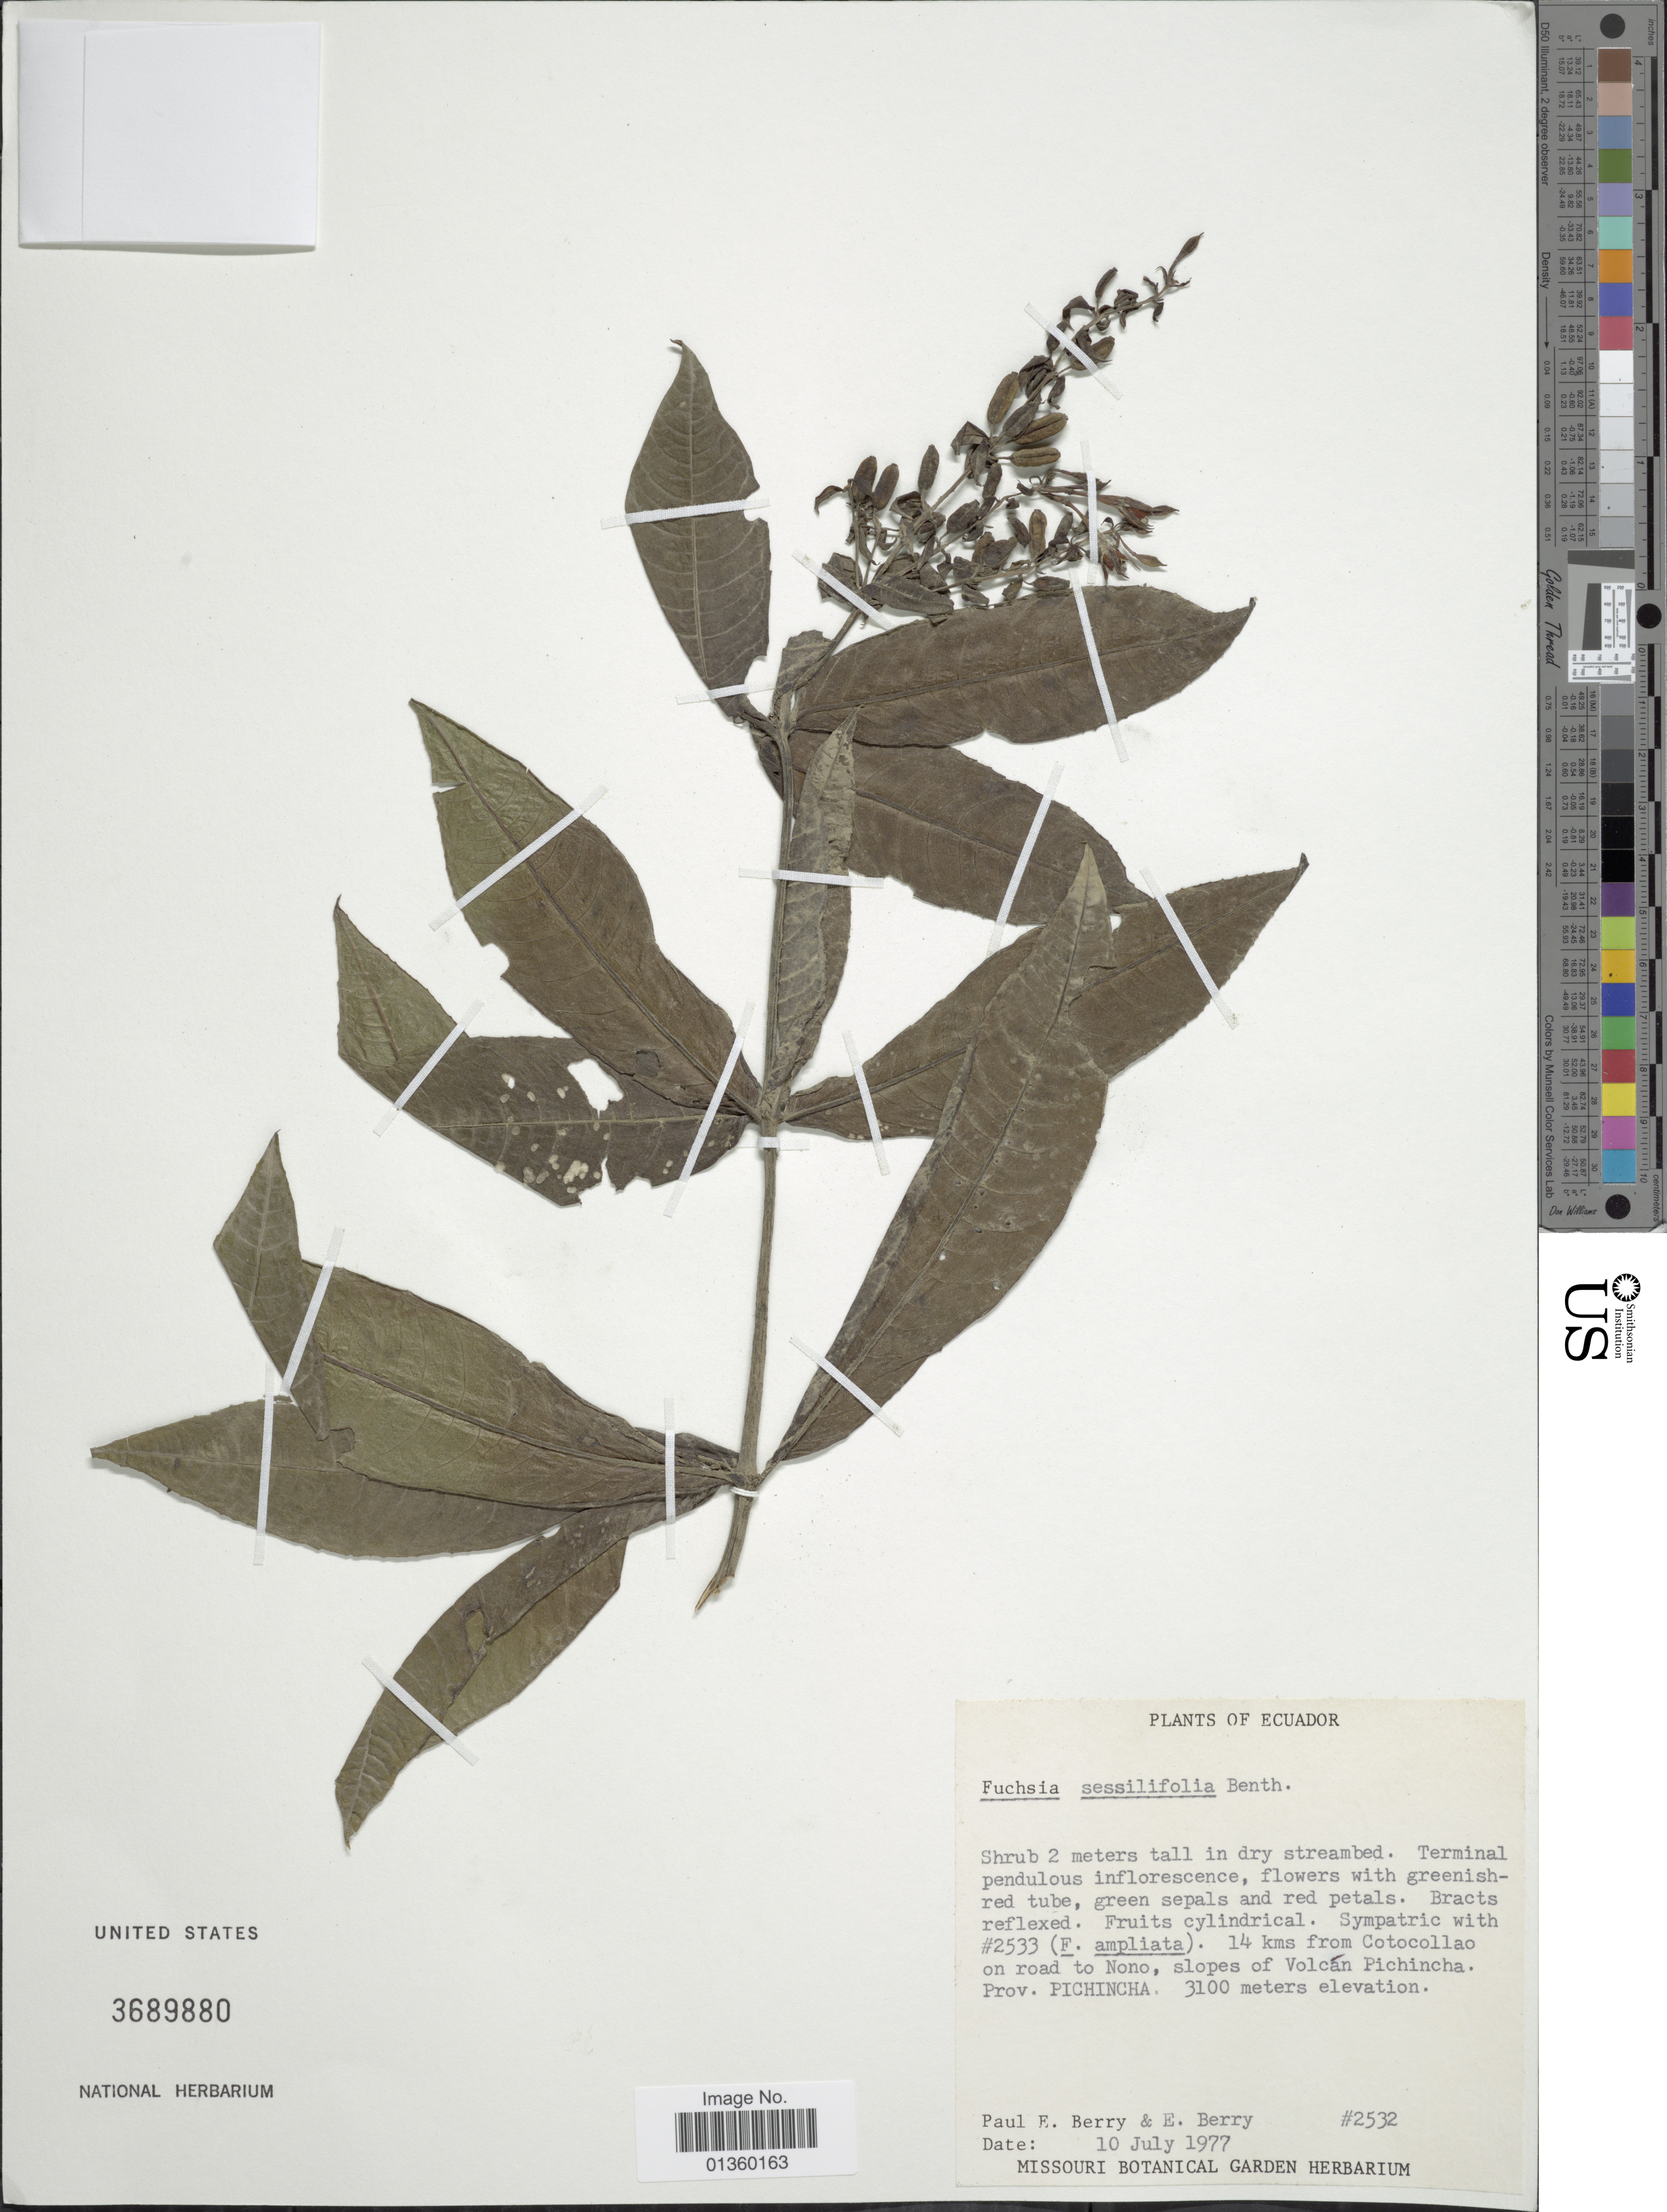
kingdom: Plantae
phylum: Tracheophyta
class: Magnoliopsida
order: Myrtales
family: Onagraceae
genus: Fuchsia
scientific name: Fuchsia sessilifolia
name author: Benth.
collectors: P. E. Berry & E. Berry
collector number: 2532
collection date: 1977-07-10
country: Ecuador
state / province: Pichincha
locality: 14 kms from Cotocollao on road to Nono, slopes of Volcán Pichincha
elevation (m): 3100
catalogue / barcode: US 3689880